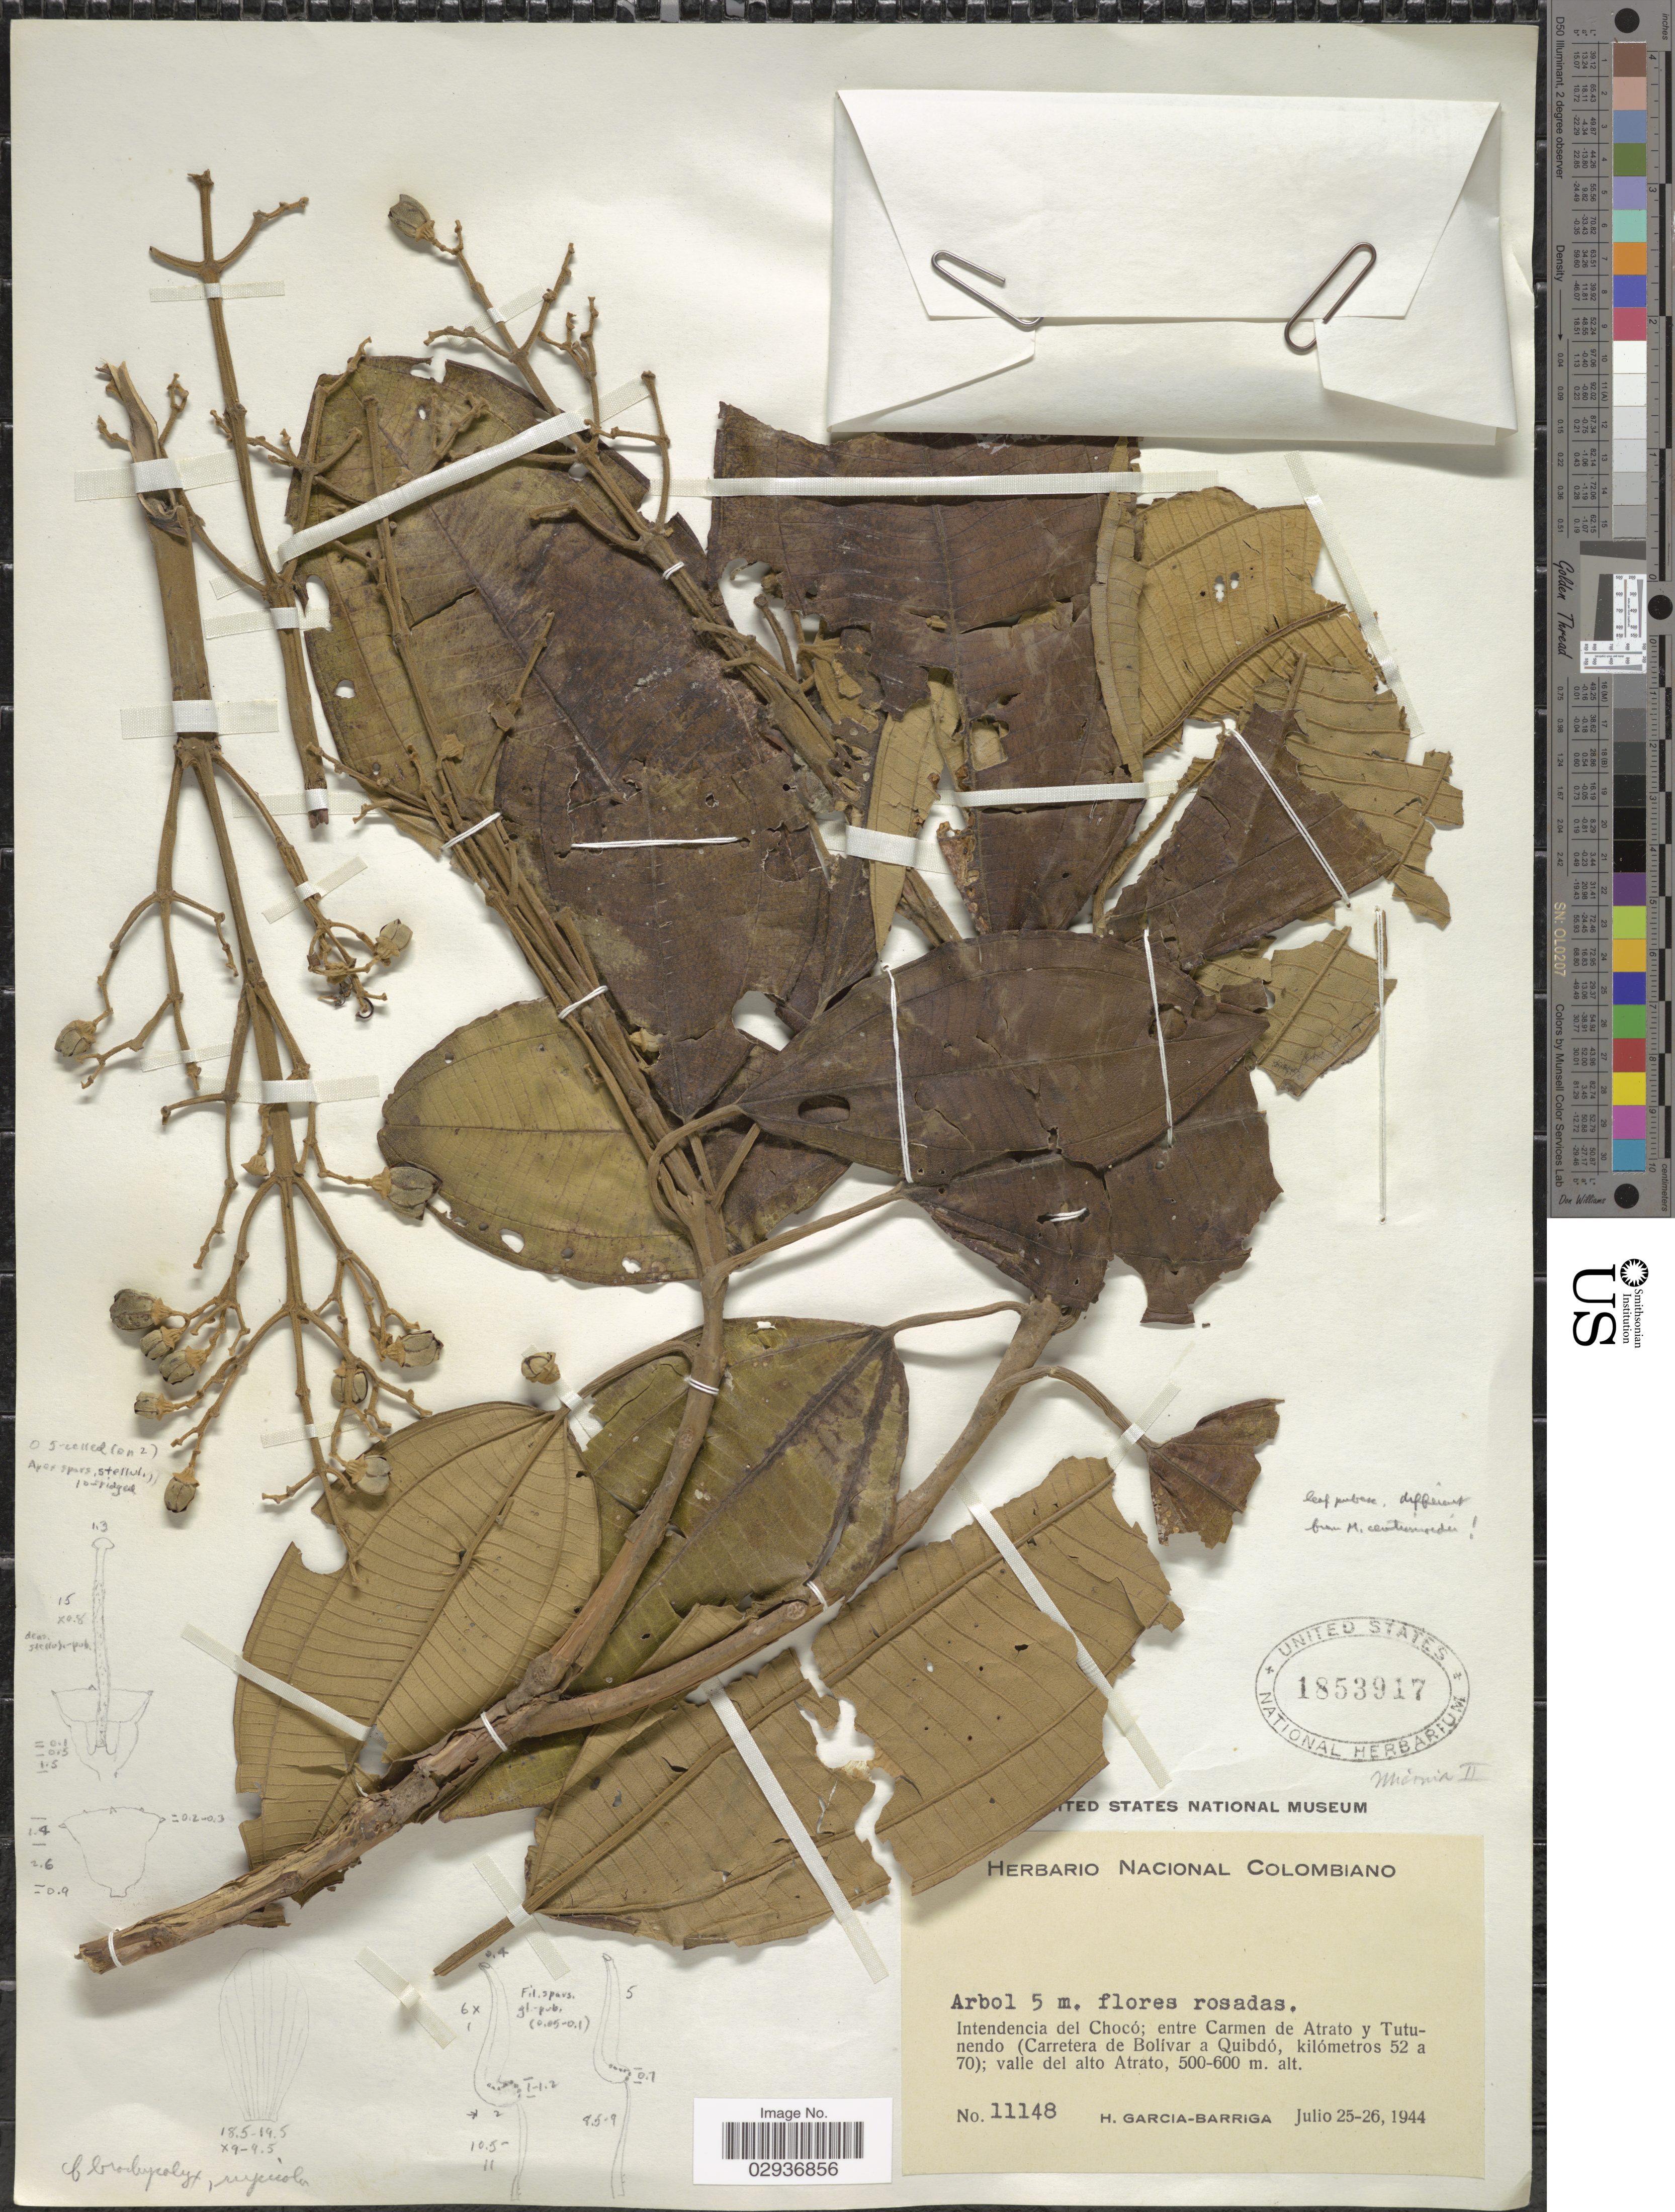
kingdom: Plantae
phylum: Tracheophyta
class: Magnoliopsida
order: Myrtales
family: Melastomataceae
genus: Miconia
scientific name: Miconia brachycalyx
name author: Triana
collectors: H. García Barriga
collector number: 11148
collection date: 1944-07-25/1944-07-26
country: Colombia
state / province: Chocó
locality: Intendencia del Chocó; entre Carmen de Atrato y Tutunendo (Carretera de Bolivar a Quibdó, kilómetros 52 a 70); valle del alto Atrato.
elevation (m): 500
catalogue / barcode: US 1853917